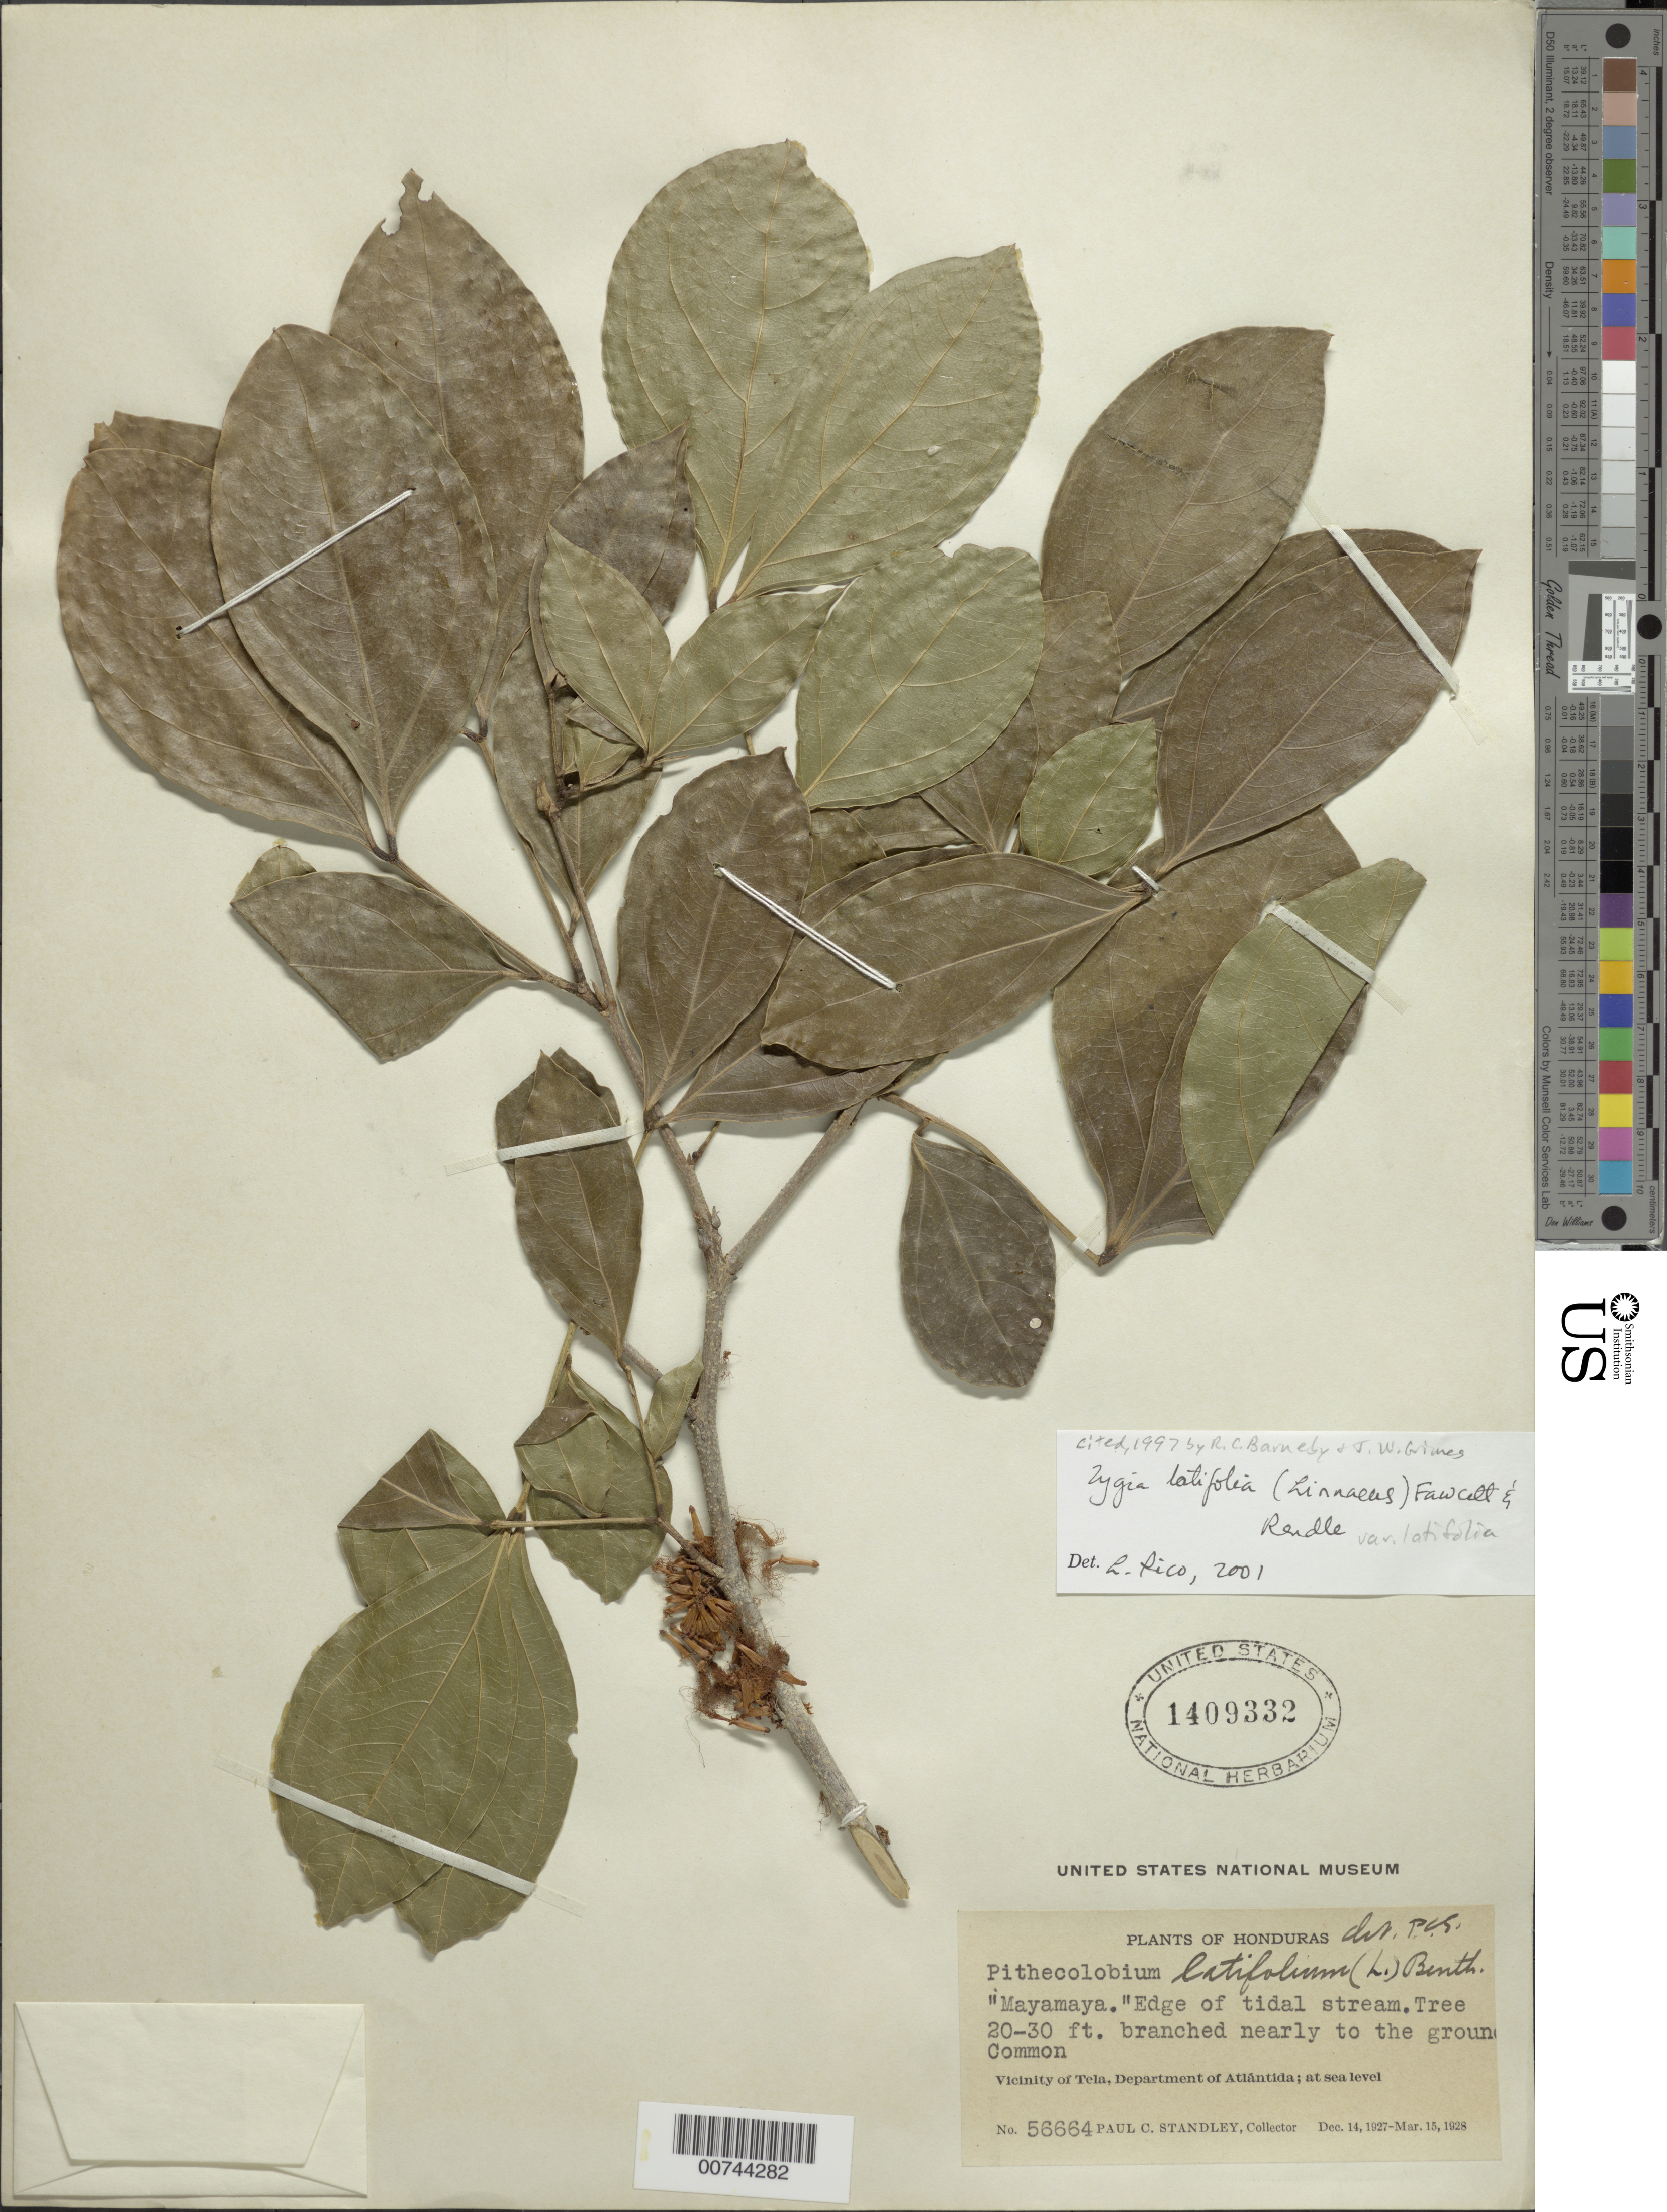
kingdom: Plantae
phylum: Tracheophyta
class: Magnoliopsida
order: Fabales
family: Fabaceae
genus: Zygia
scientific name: Zygia latifolia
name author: (L.) Fawc. & Rendle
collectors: P. C. Standley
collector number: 56664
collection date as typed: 14 Dec 1927 to 15 Mar 1928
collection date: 1927-12-14/1928-03-15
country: Honduras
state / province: Atlántida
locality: Vicinity of Tela.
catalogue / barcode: US 1409332